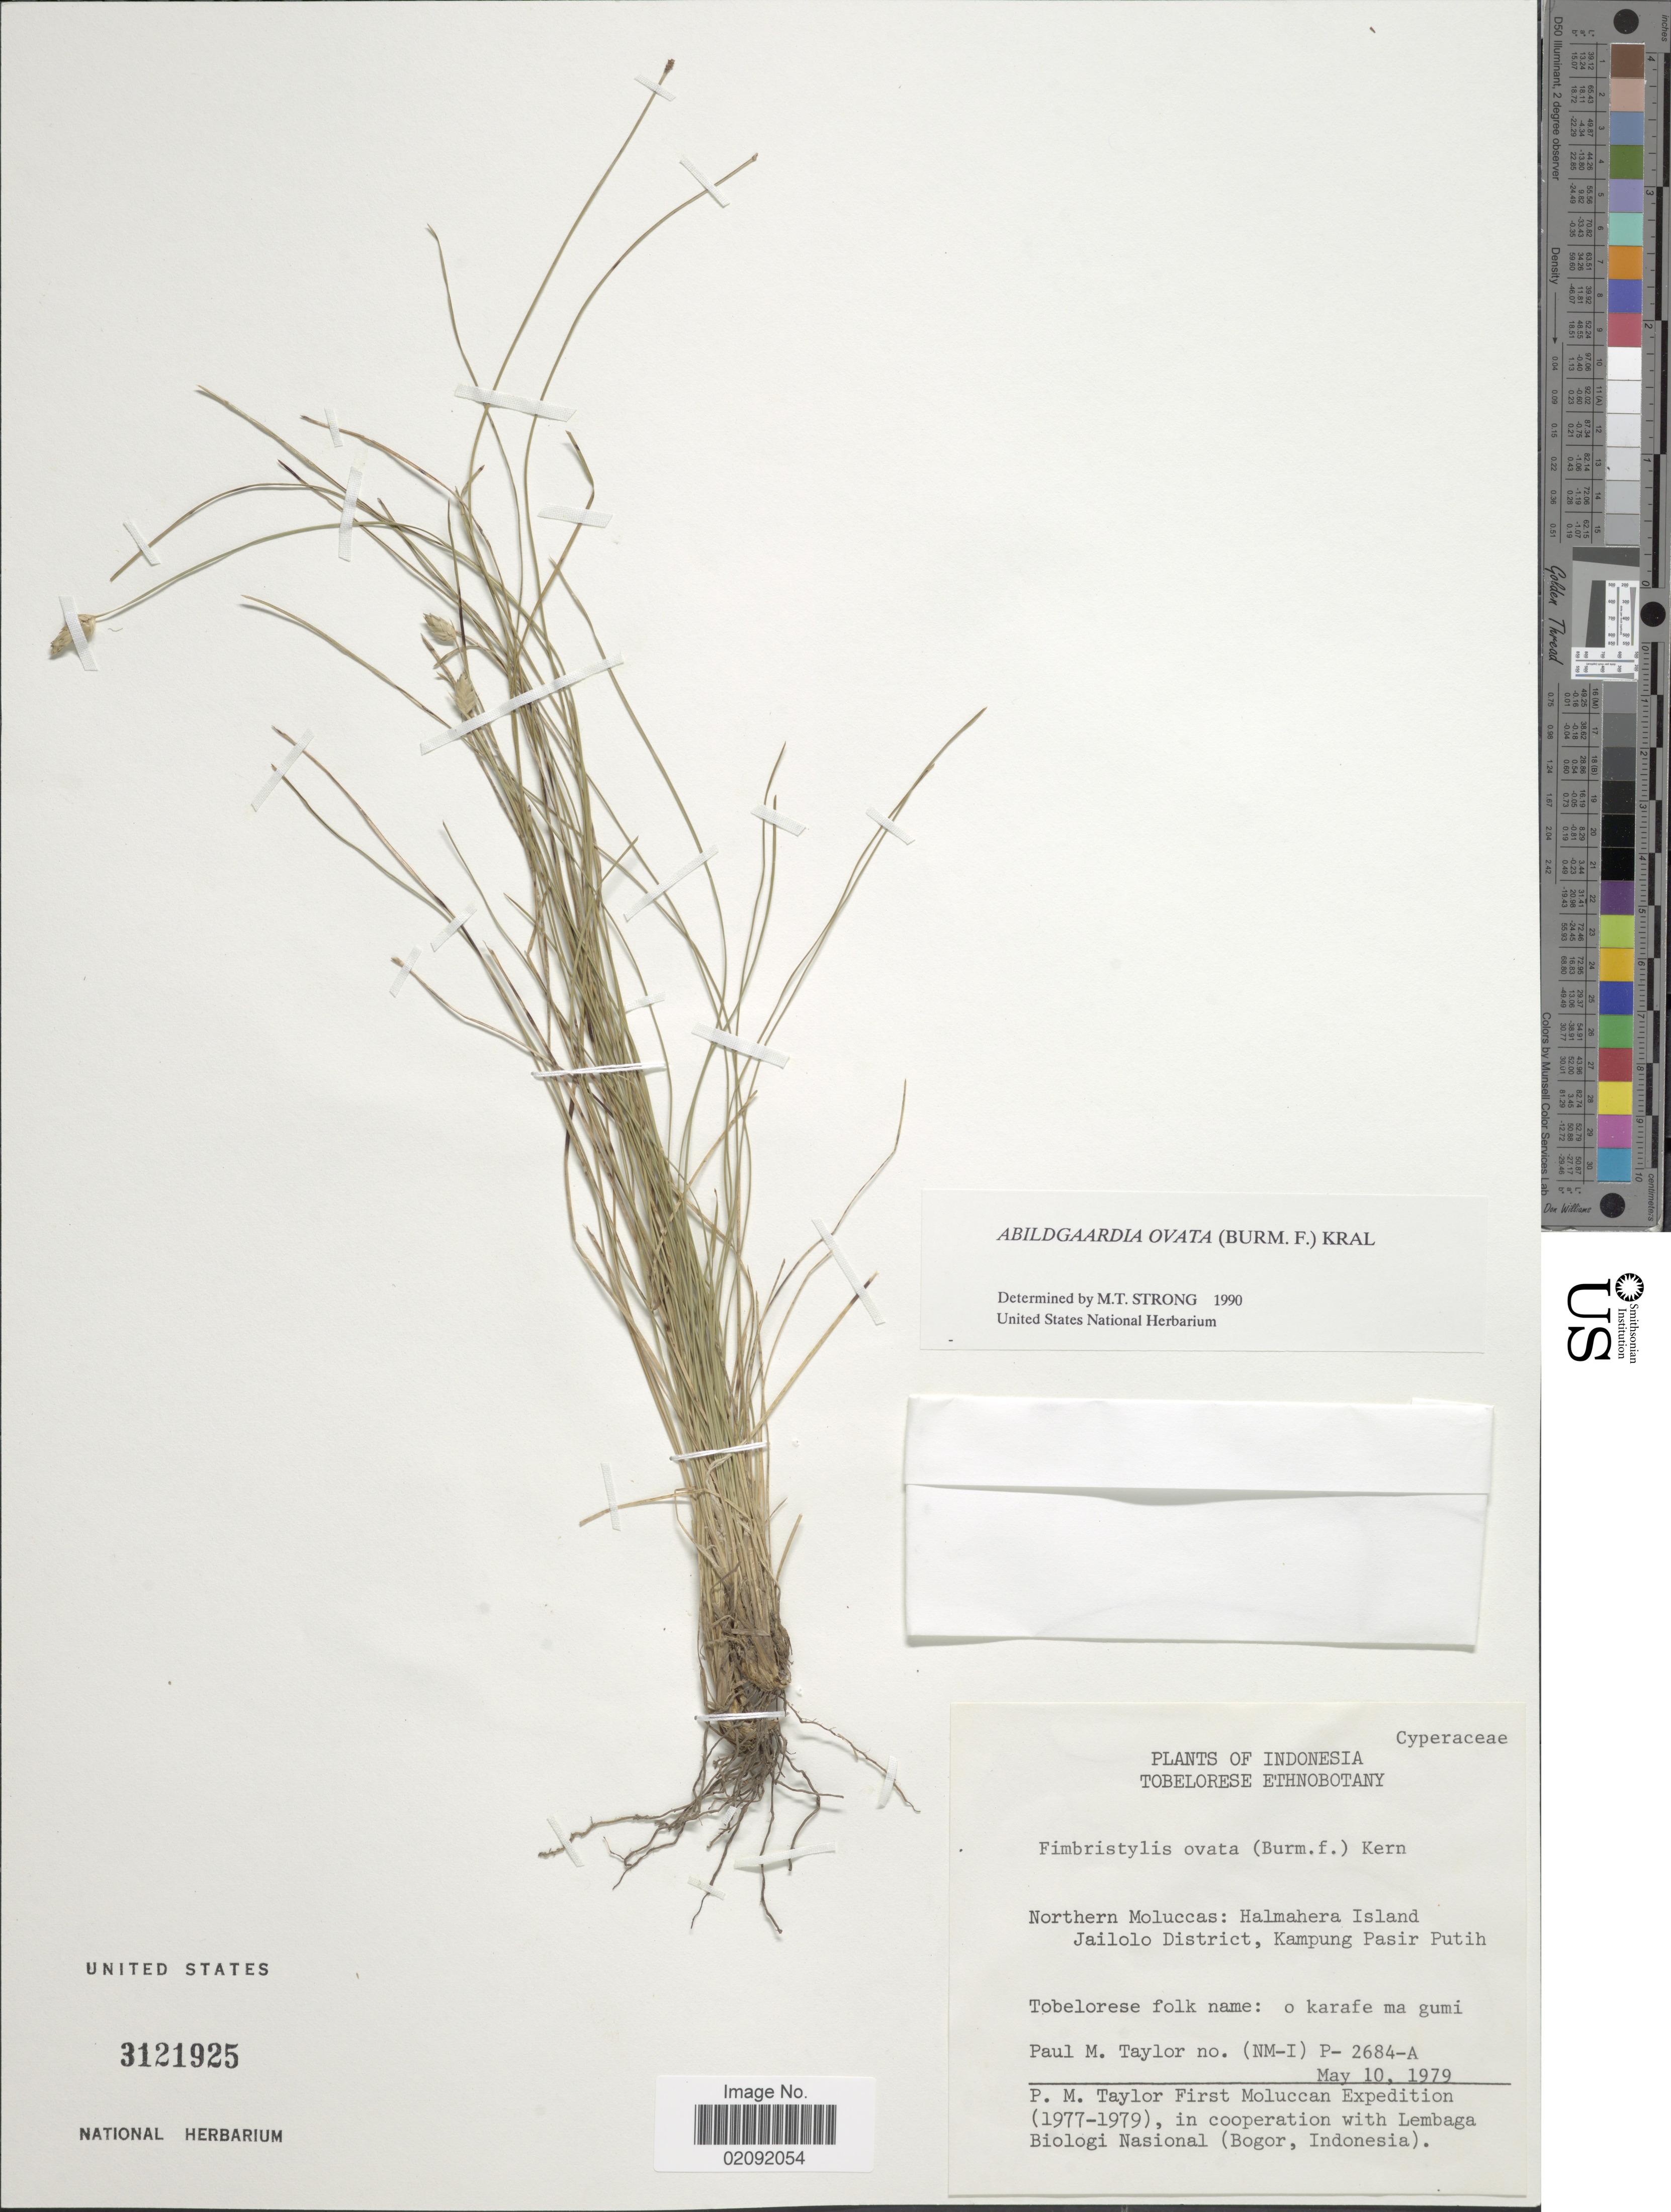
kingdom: Plantae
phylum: Tracheophyta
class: Liliopsida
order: Poales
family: Cyperaceae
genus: Abildgaardia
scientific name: Abildgaardia ovata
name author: (Burm. f.) Kral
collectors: P. M. Taylor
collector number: (NM-I) P-2684-A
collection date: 1979-05-10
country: Indonesia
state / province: Maluku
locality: Northern Moluccas: halmahera Island, Jailolo District, Kampung Pasir Putih.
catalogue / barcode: US 3121925